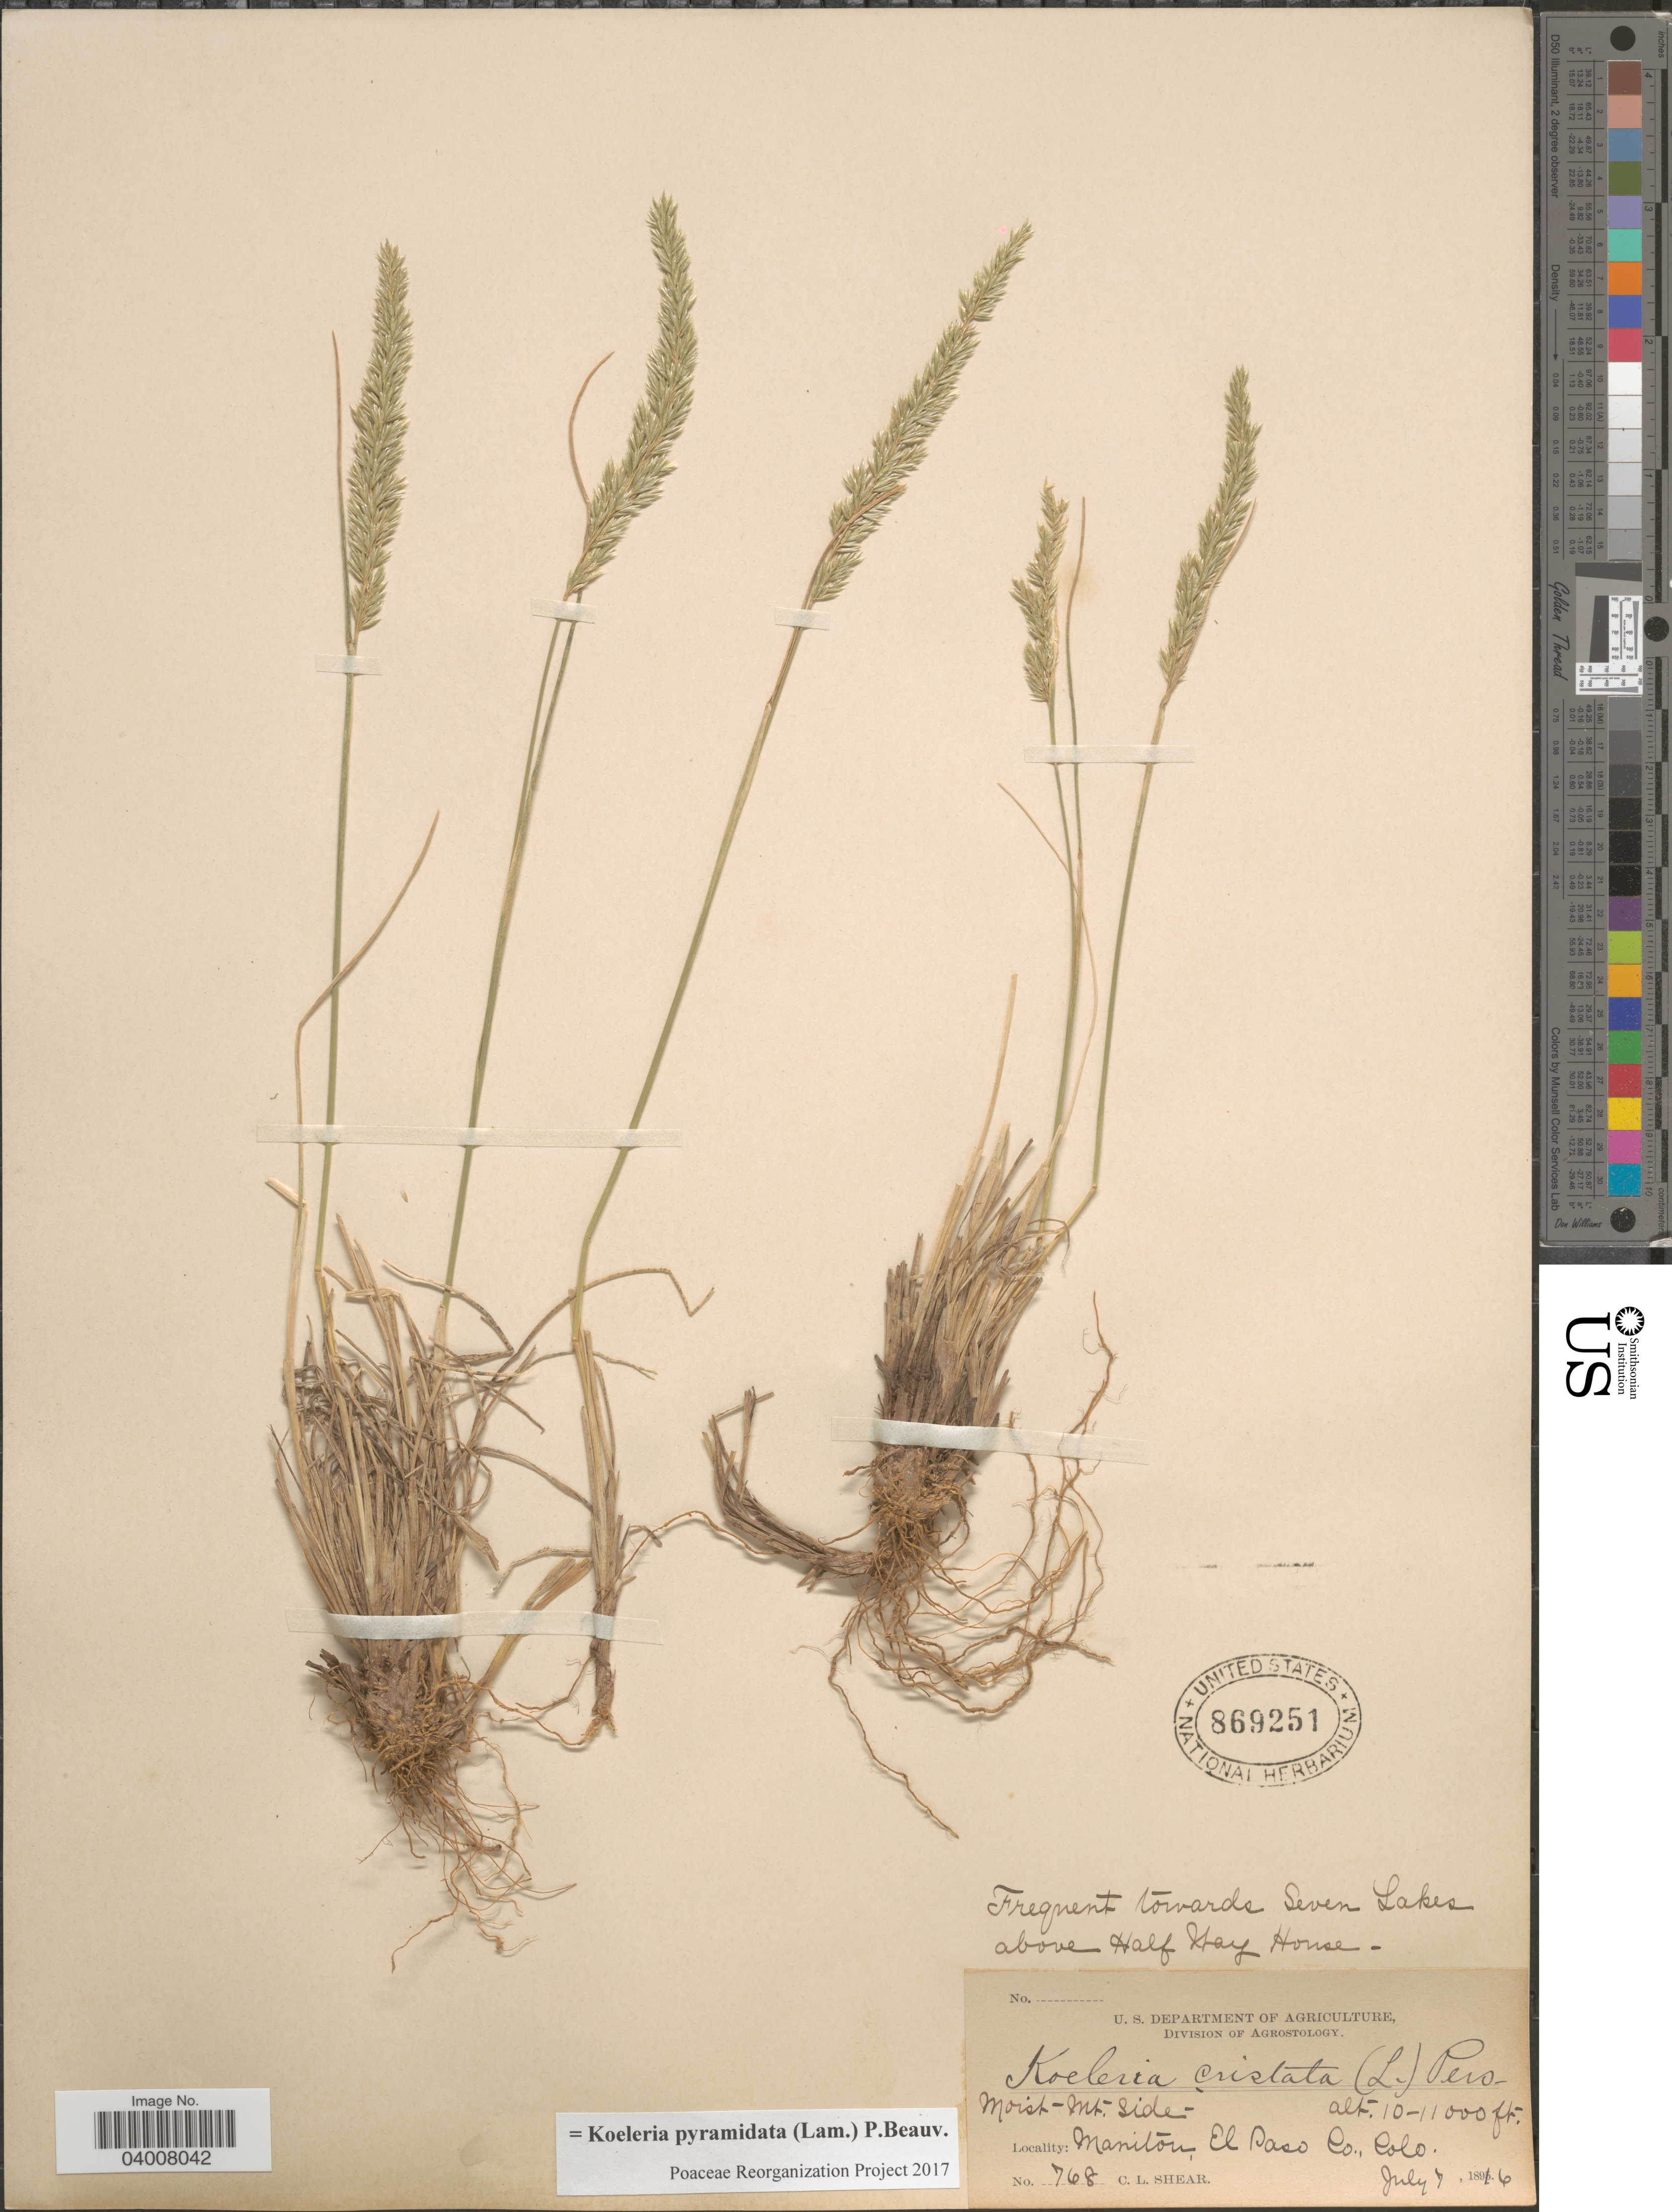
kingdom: Plantae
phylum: Tracheophyta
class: Liliopsida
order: Poales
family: Poaceae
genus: Koeleria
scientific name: Koeleria pyramidata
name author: (Lam.) P. Beauv.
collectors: C. L. Shear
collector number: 768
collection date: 1816-07-07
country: United States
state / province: Colorado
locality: Moist-Mt. side. Manitou, El Paso Co.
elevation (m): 3048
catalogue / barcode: US 869251